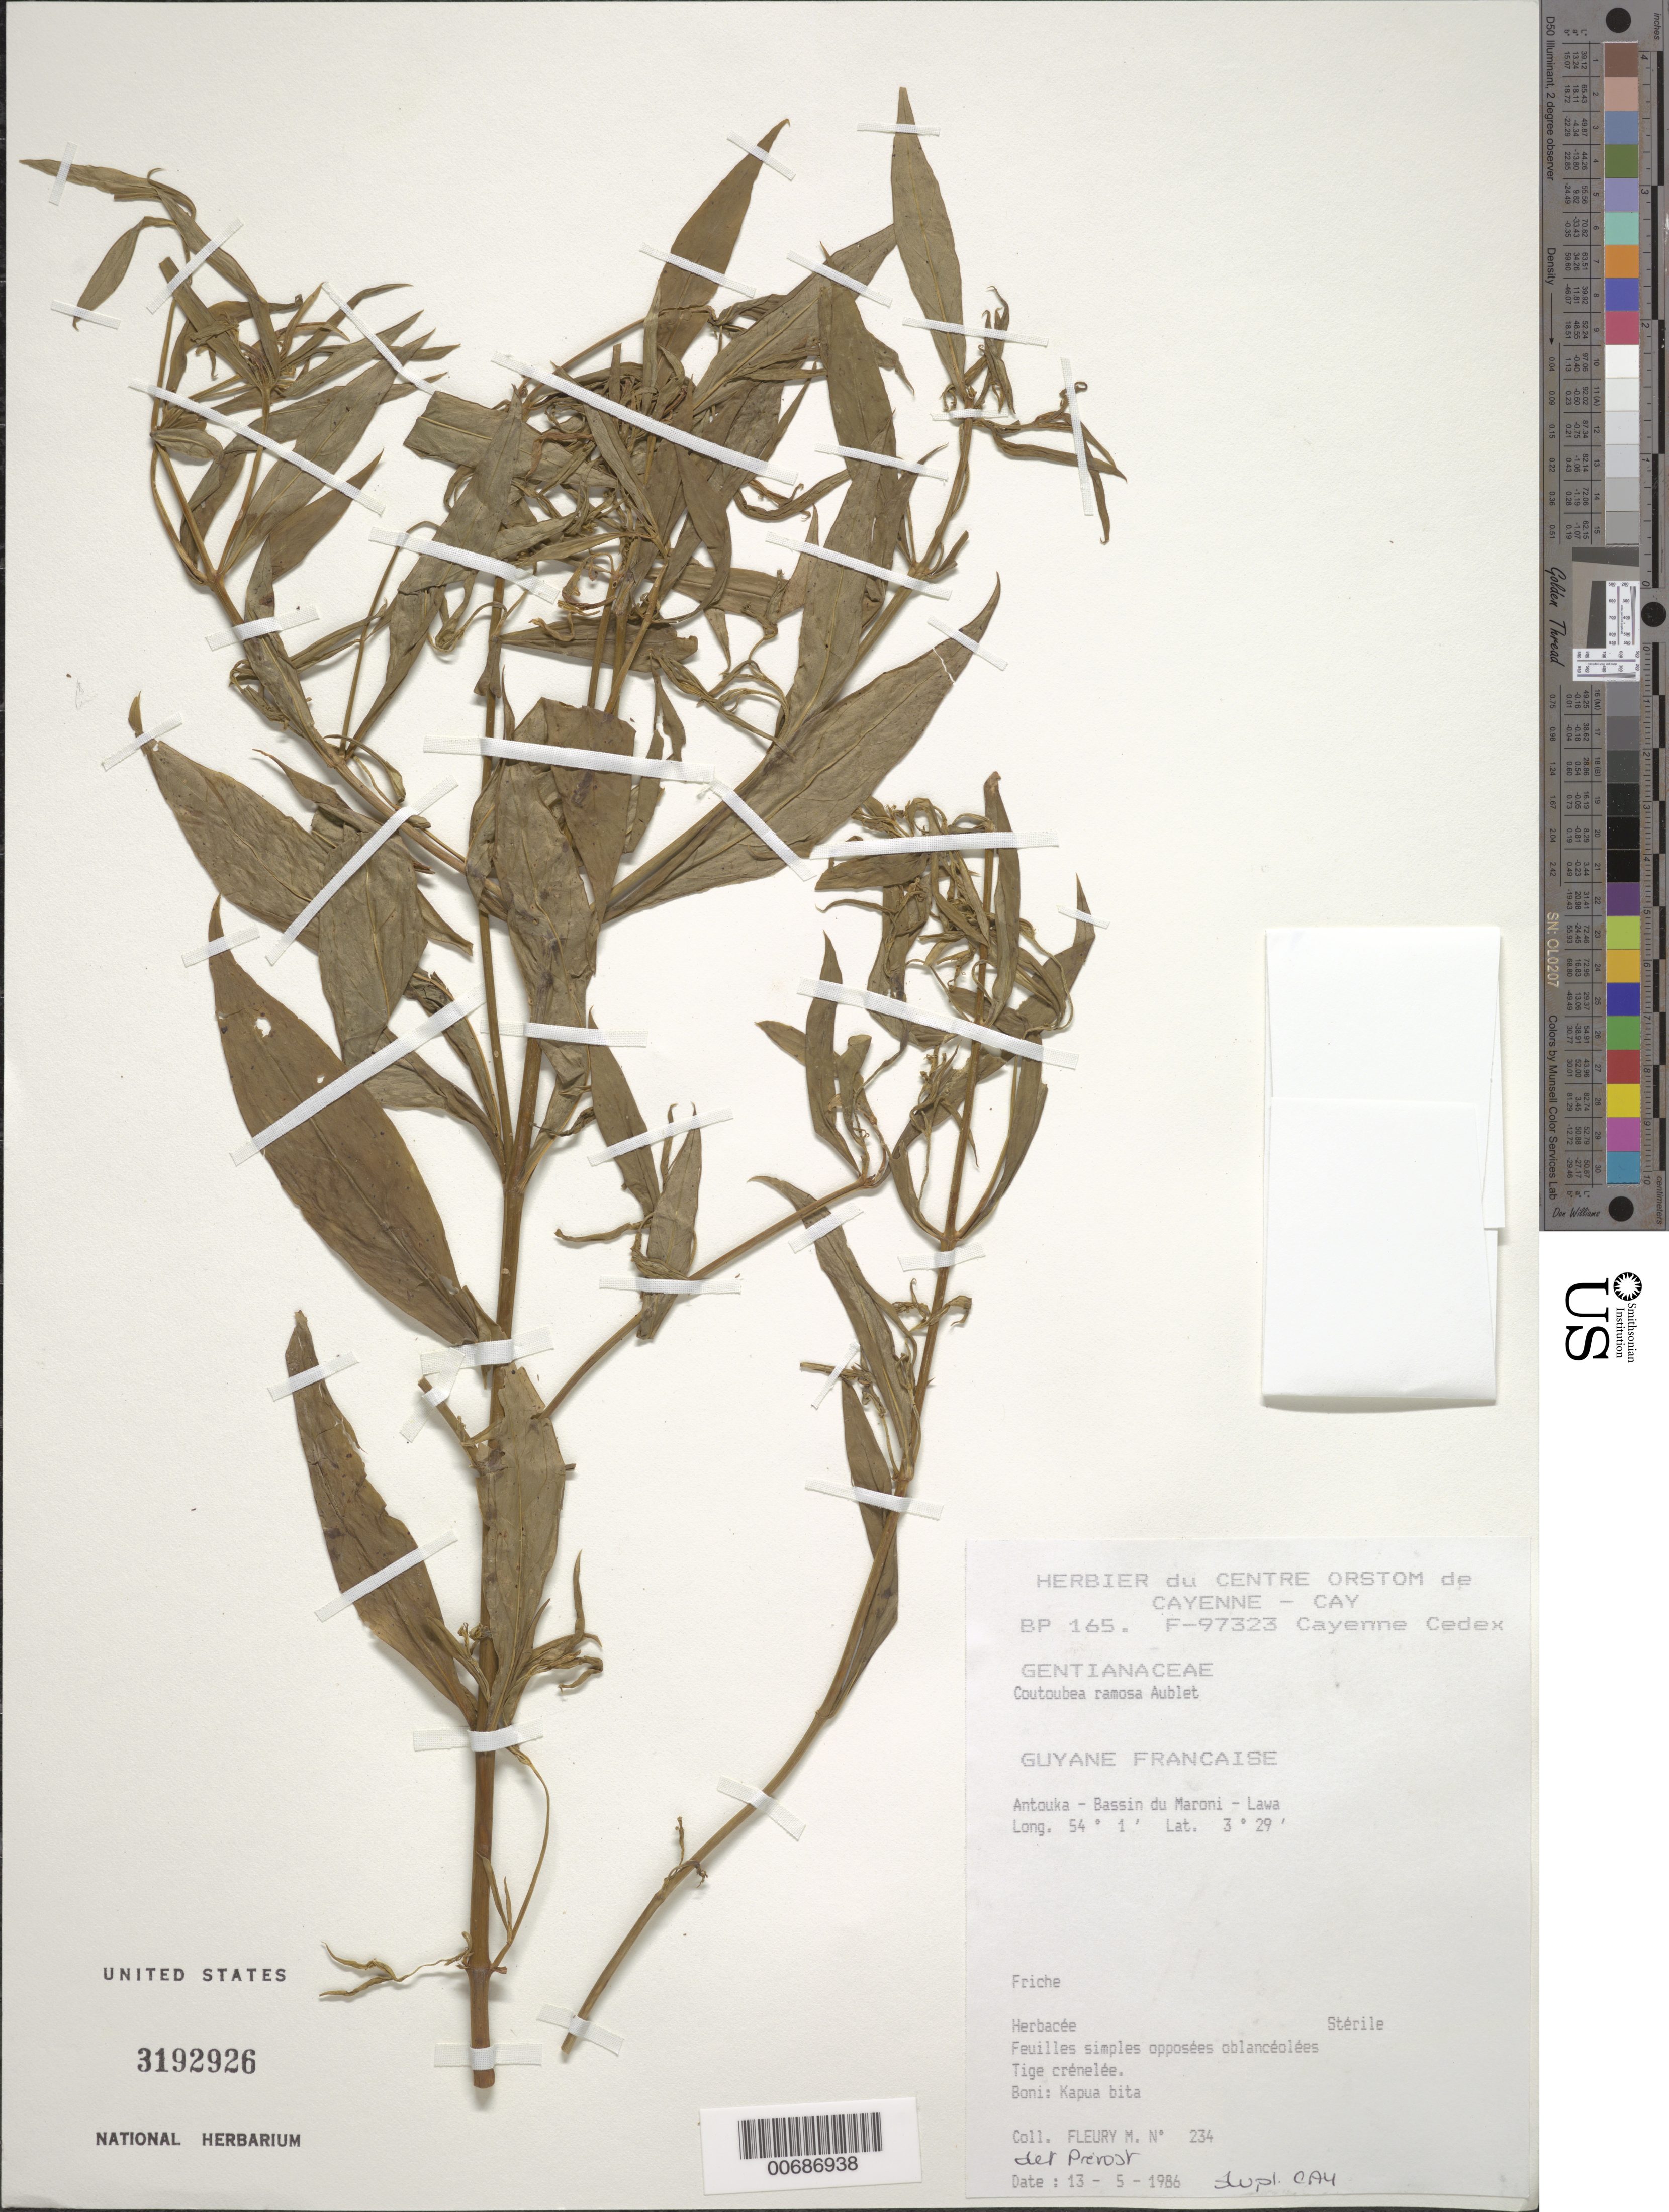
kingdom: Plantae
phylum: Tracheophyta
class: Magnoliopsida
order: Gentianales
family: Gentianaceae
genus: Coutoubea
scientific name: Coutoubea ramosa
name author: Aubl.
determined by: Prévost, M.-F.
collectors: M. Fleury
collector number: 234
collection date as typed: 13-May-86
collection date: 1986-05-13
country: French Guiana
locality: Antouka, Bassin du Lawa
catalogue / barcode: US 3192926